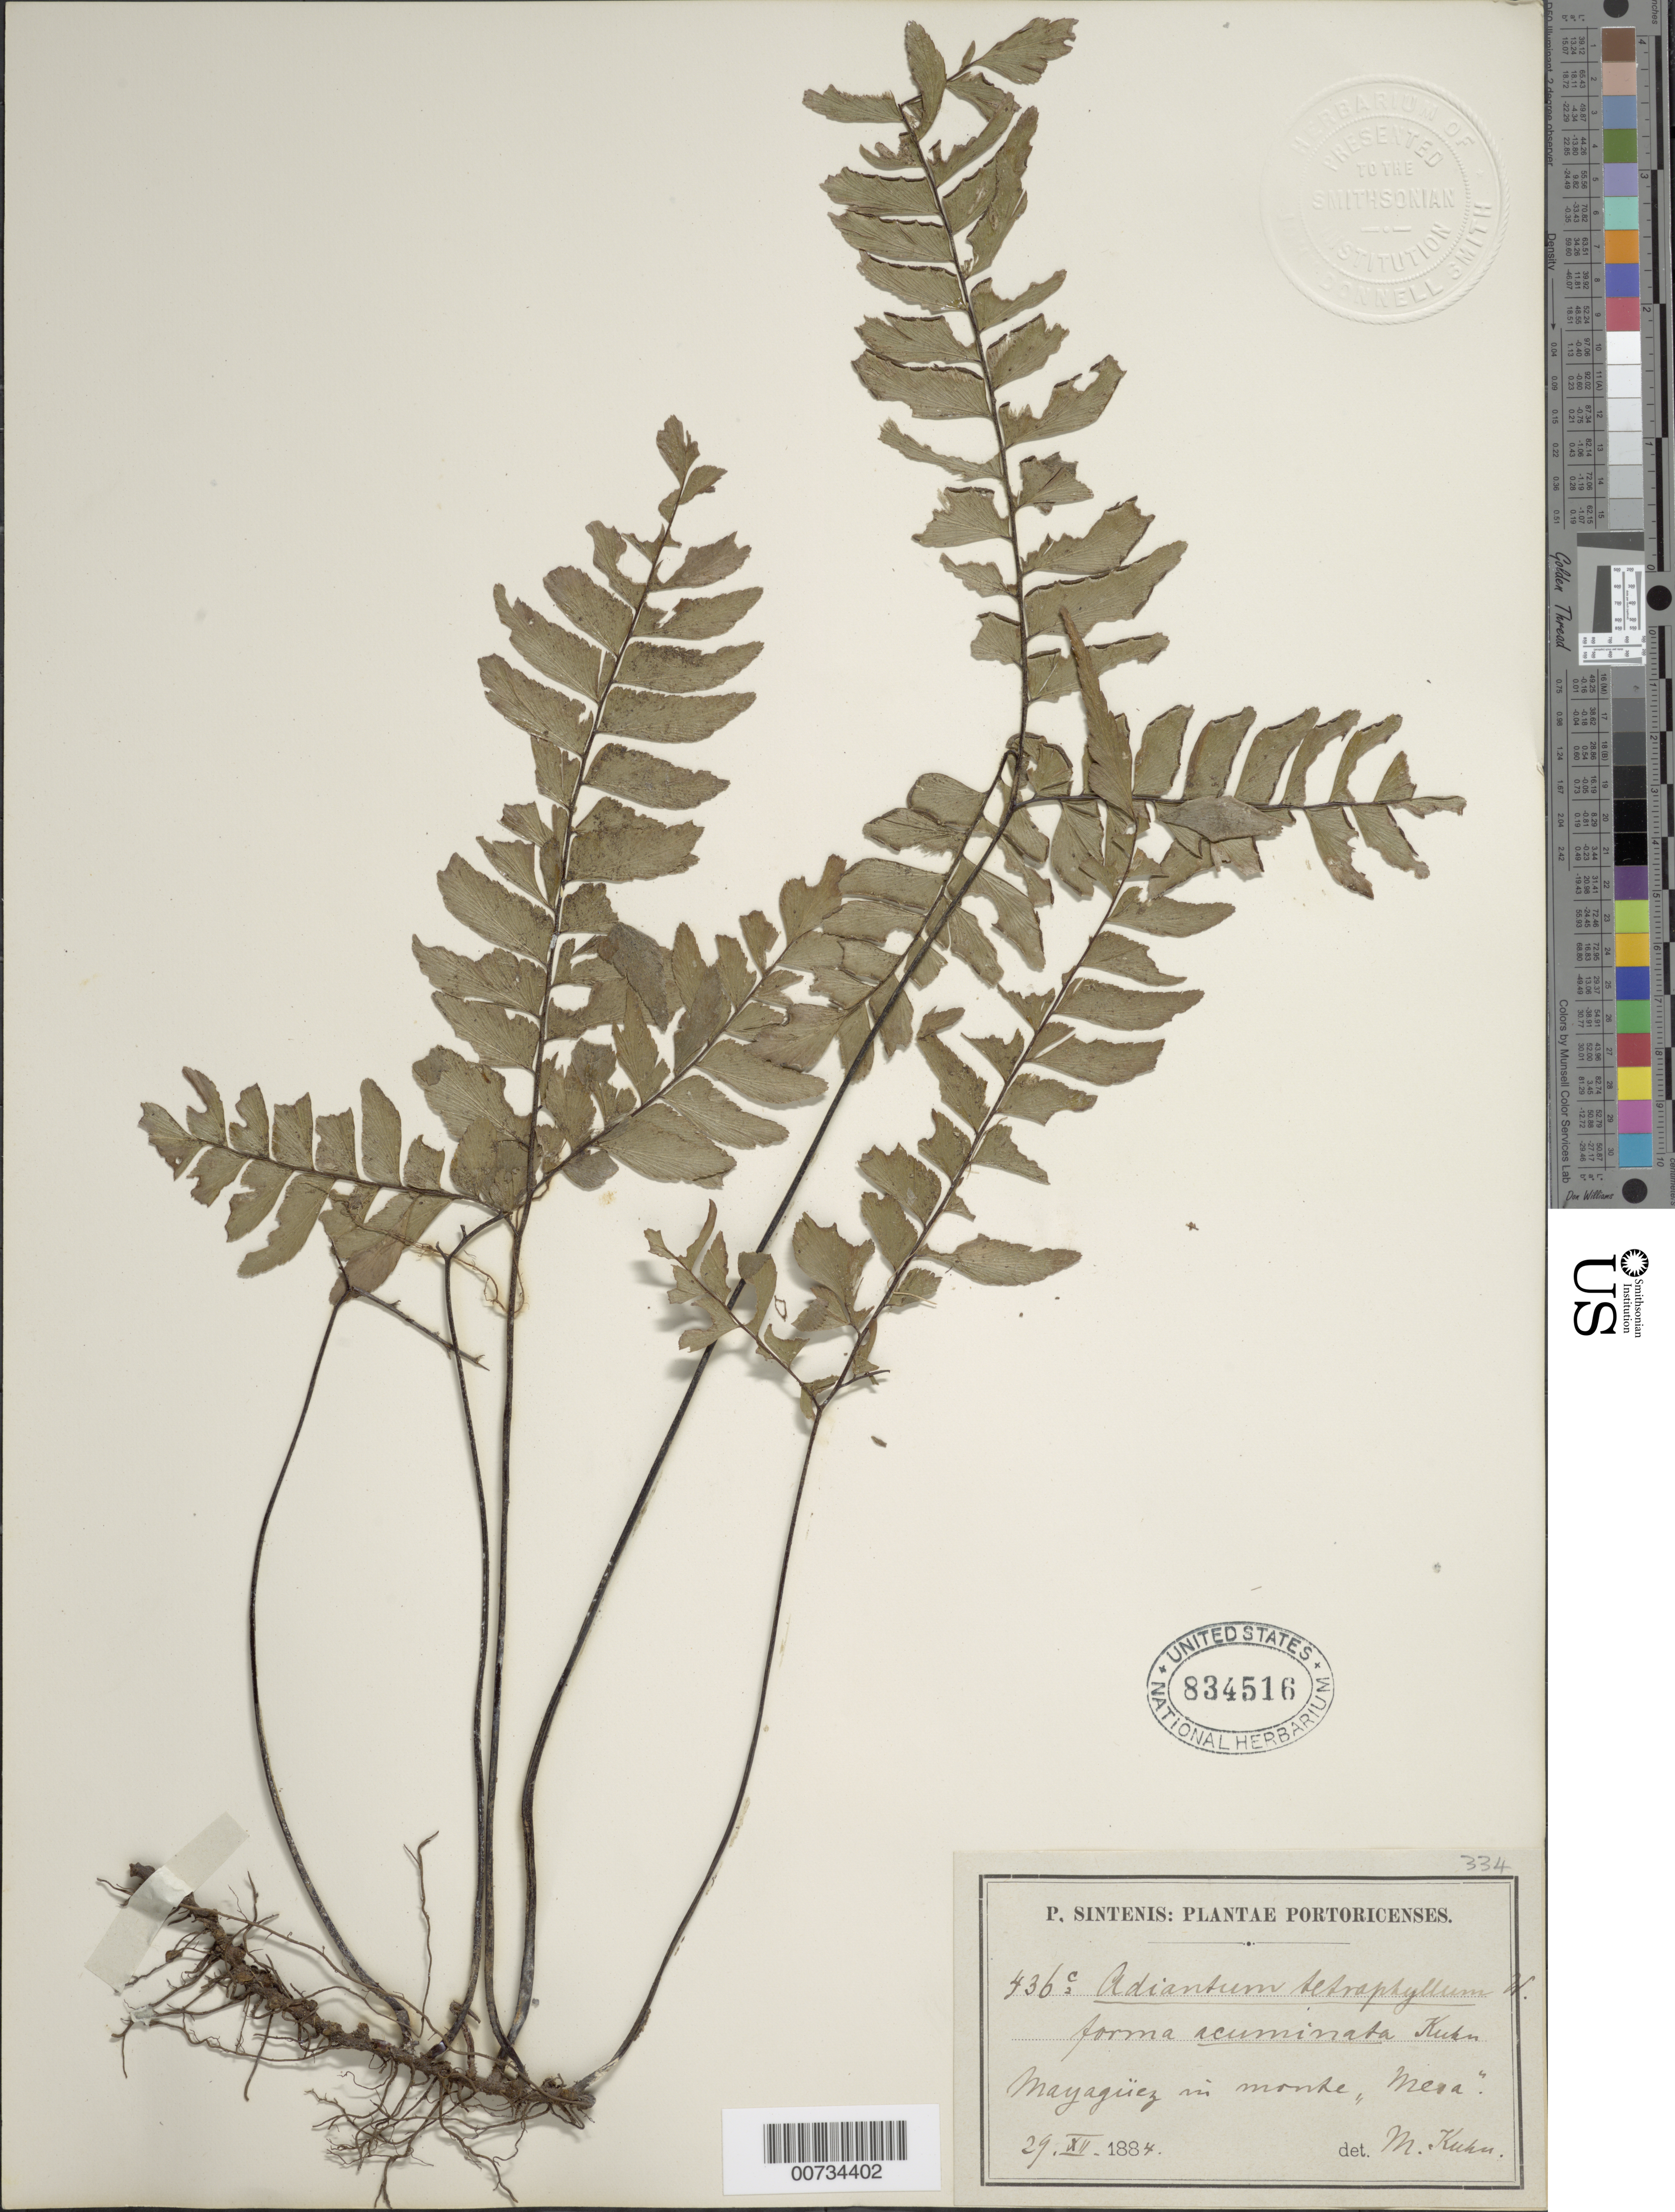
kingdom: Plantae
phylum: Tracheophyta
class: Polypodiopsida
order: Polypodiales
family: Pteridaceae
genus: Adiantum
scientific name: Adiantum tetraphyllum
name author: Humb. & Bonpl. ex Willd.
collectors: P. Sintenis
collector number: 436c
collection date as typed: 29 Dec 1884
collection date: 1884-12-29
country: Puerto Rico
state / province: Mayagüez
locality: Mayaguez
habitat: In monte "Mesa"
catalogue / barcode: US 834516